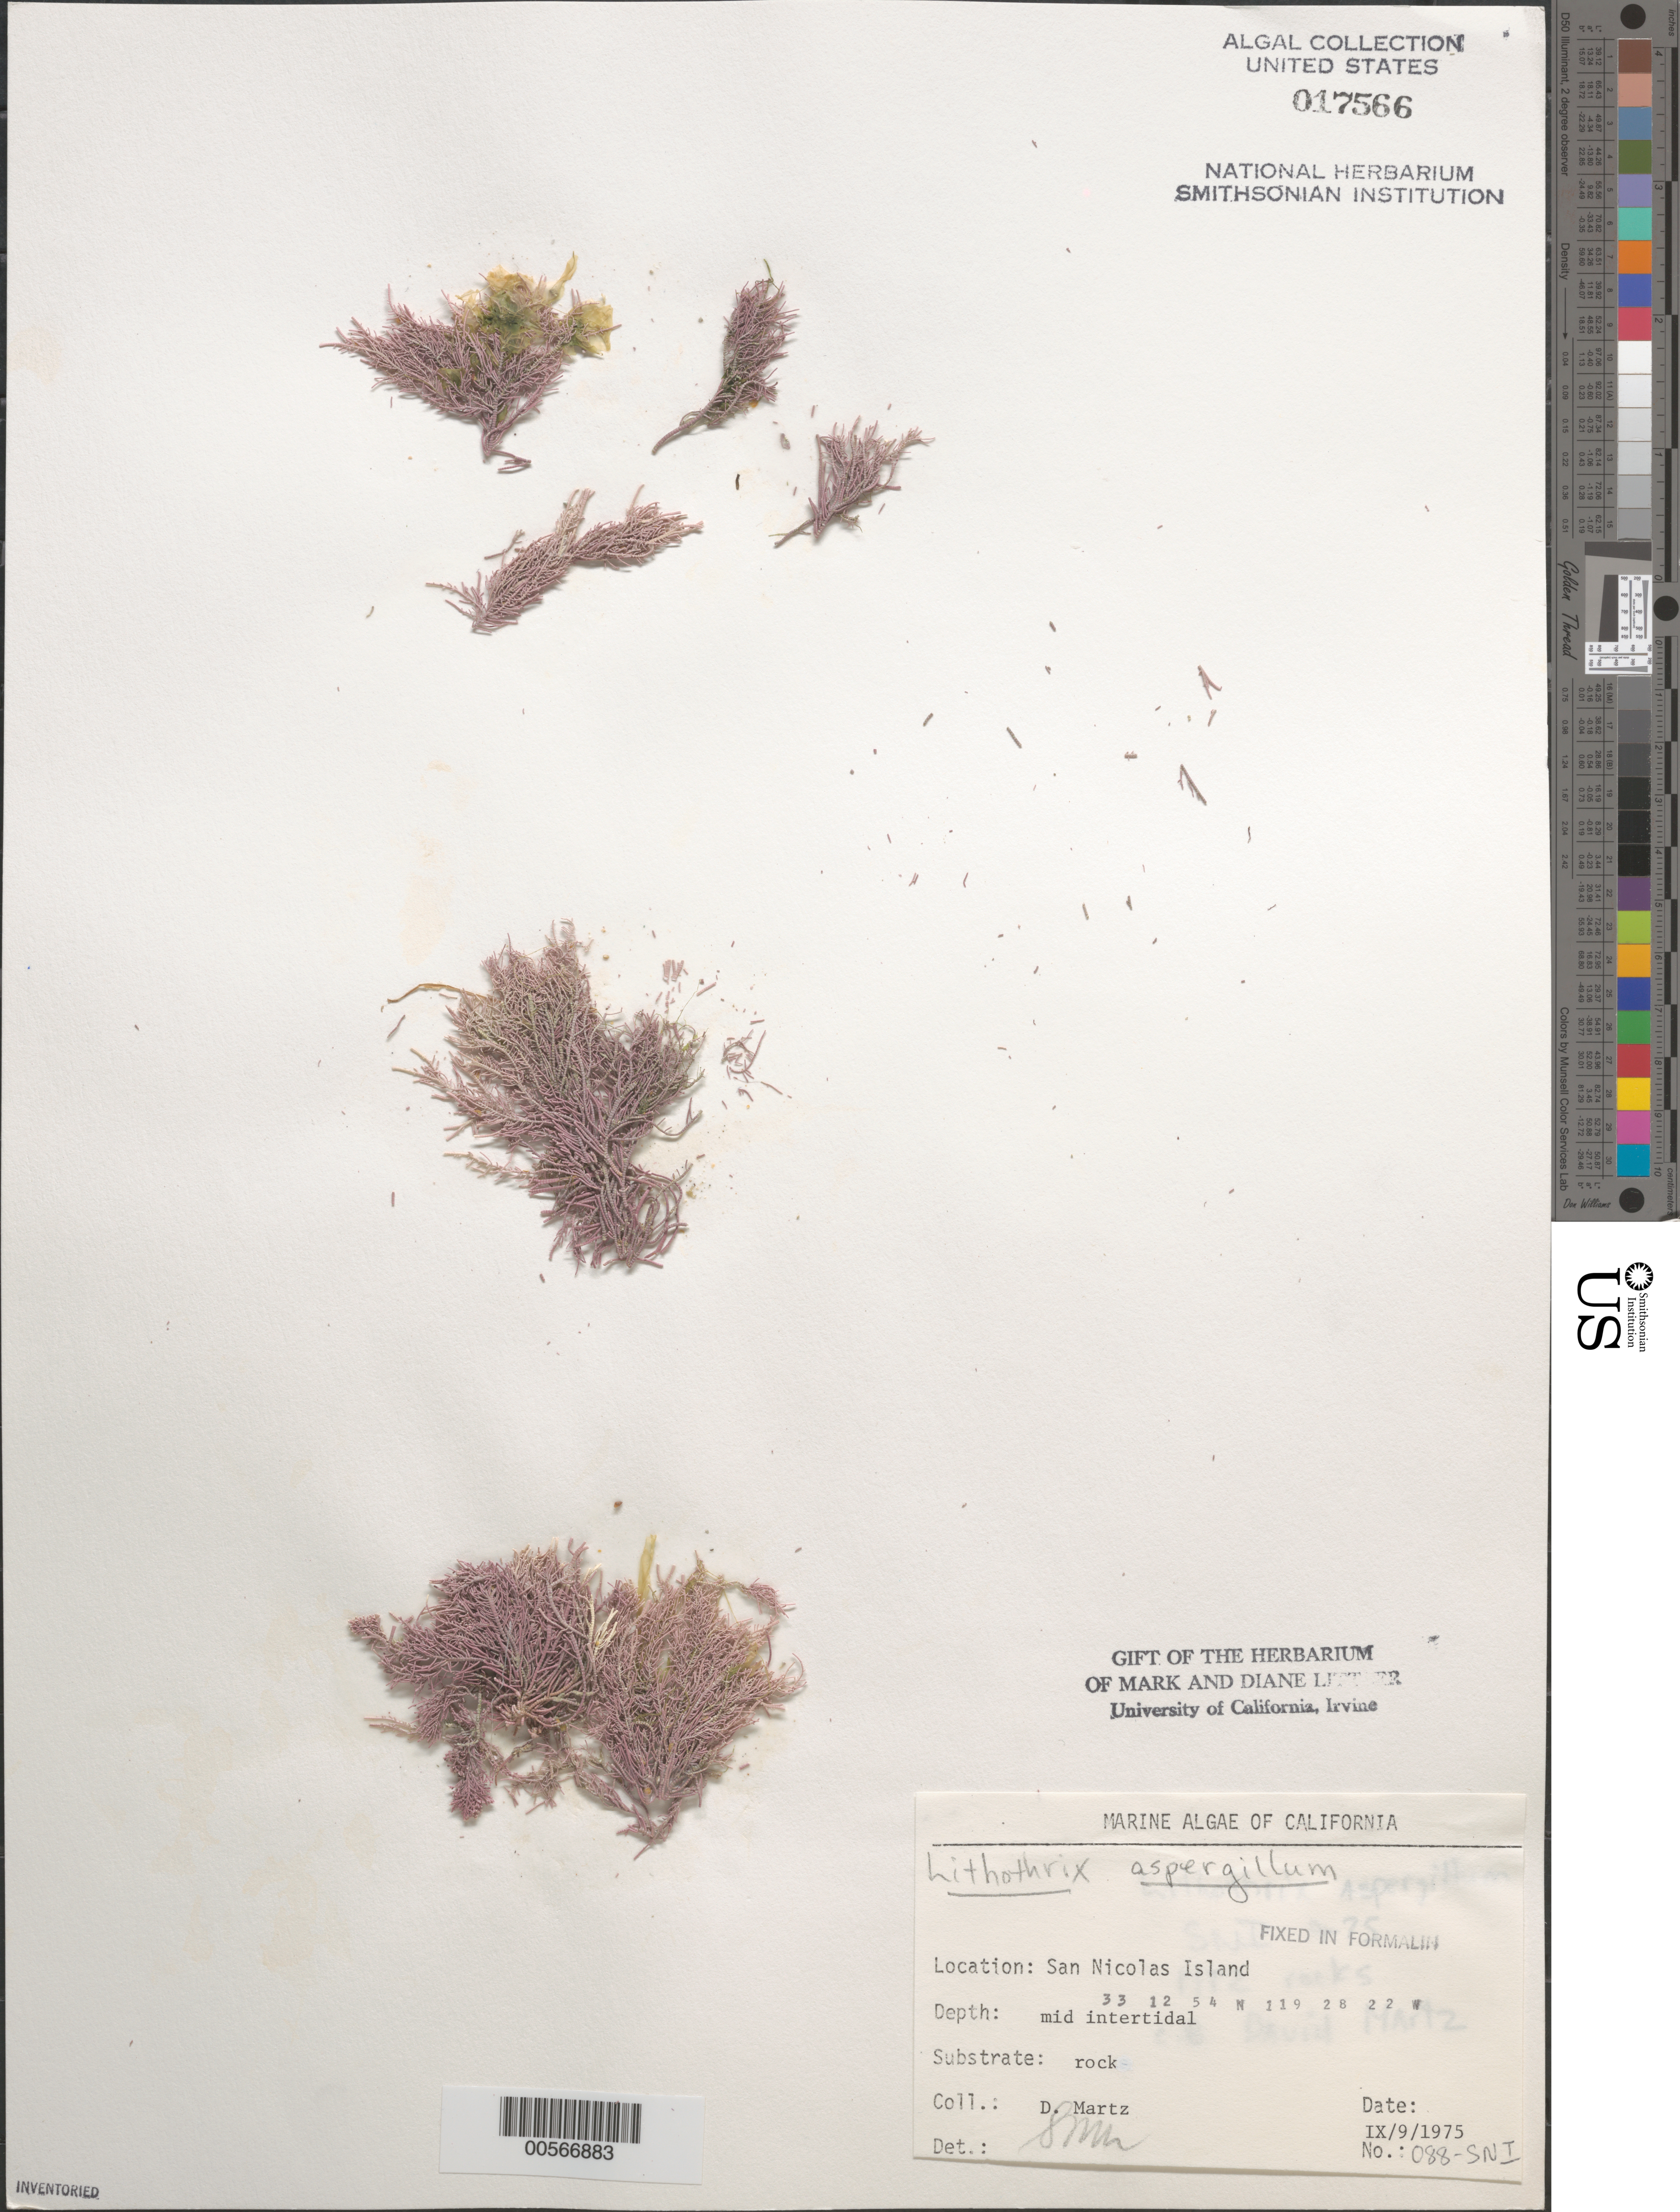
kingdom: Plantae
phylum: Rhodophyta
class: Florideophyceae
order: Corallinales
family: Lithophyllaceae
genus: Lithothrix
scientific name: Lithothrix aspergillum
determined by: Murray, S. N.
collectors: D. Martz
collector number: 088-sni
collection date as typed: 09 Sep 1975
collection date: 1975-09-09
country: United States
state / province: California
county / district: Ventura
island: San Nicolas Island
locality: Dutch Harbor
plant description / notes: BLM-SOCALBIGHT Rocky Intertidal Survey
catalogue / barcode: US 17566